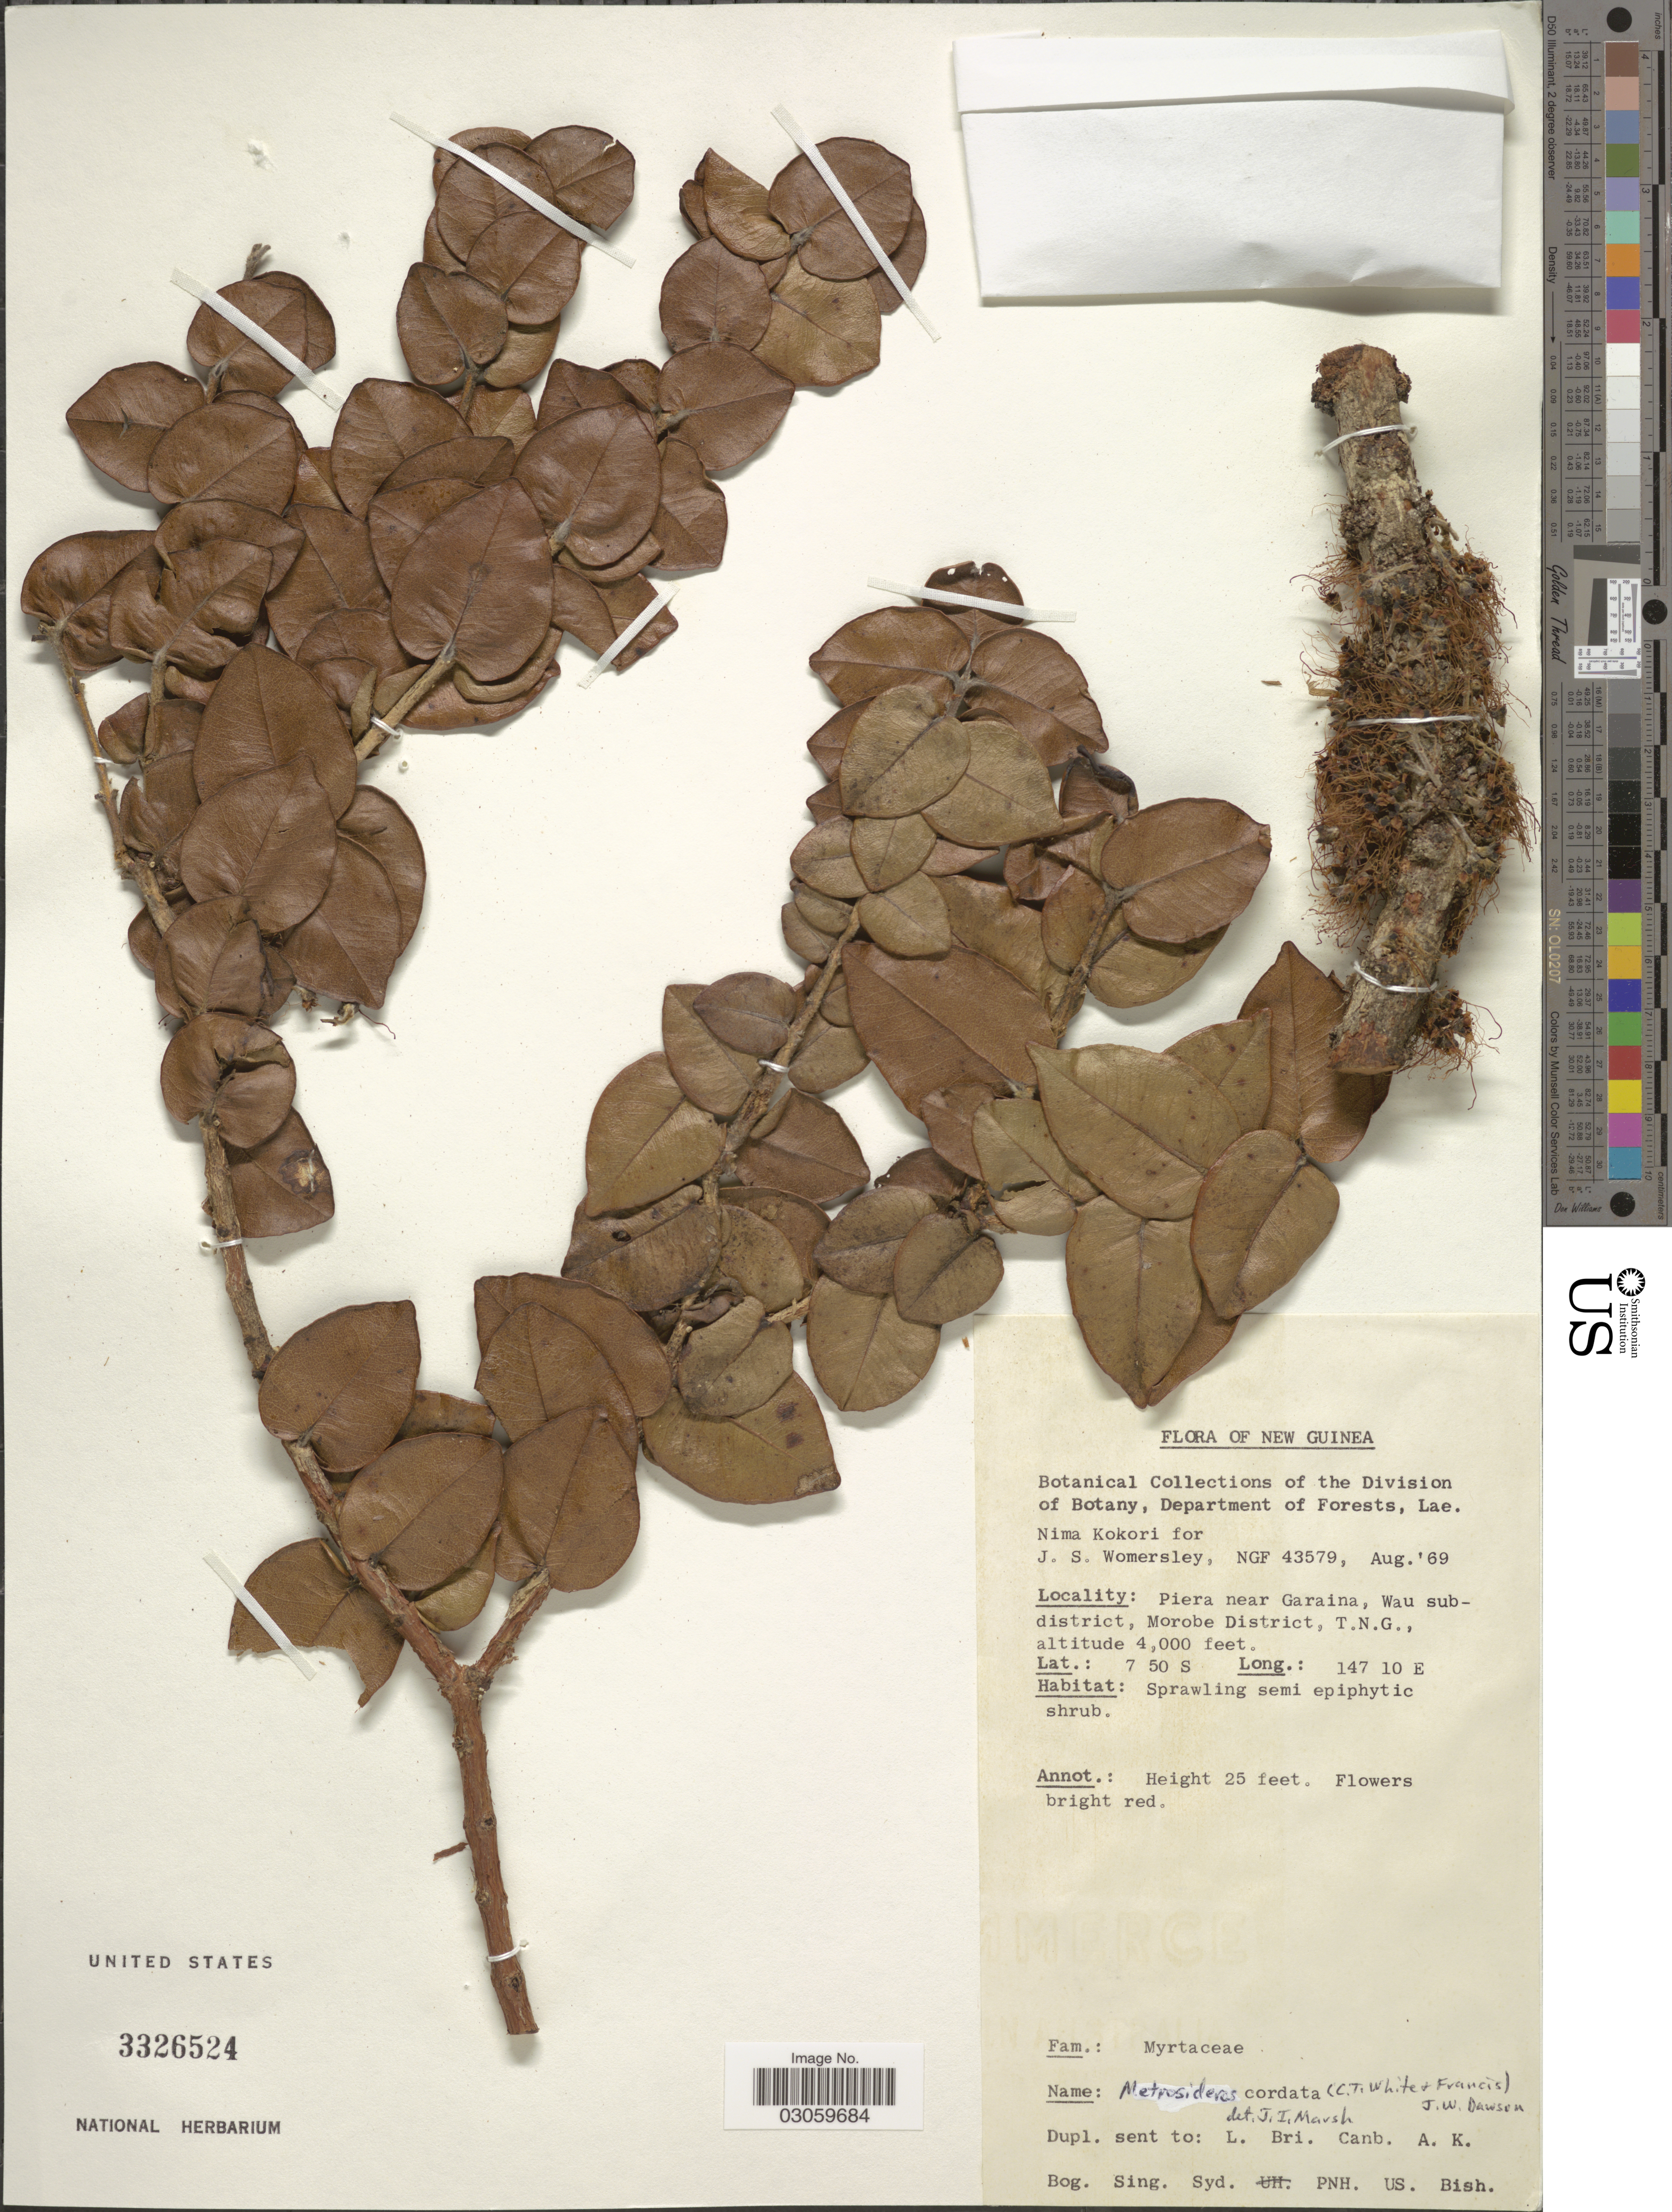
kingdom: Plantae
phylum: Tracheophyta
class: Magnoliopsida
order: Myrtales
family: Myrtaceae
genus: Metrosideros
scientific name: Metrosideros cordata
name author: (C.T. White & W.D. Francis) Dawson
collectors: J. S. Womersley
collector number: NGF 43579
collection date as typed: Transcribed d/m/y: /8/69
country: Papua New Guinea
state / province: Morobe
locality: New Guinea. Piera near Garaina, Wau sub-district, Morobe District, T.N.G.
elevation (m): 1219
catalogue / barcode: US 3326524